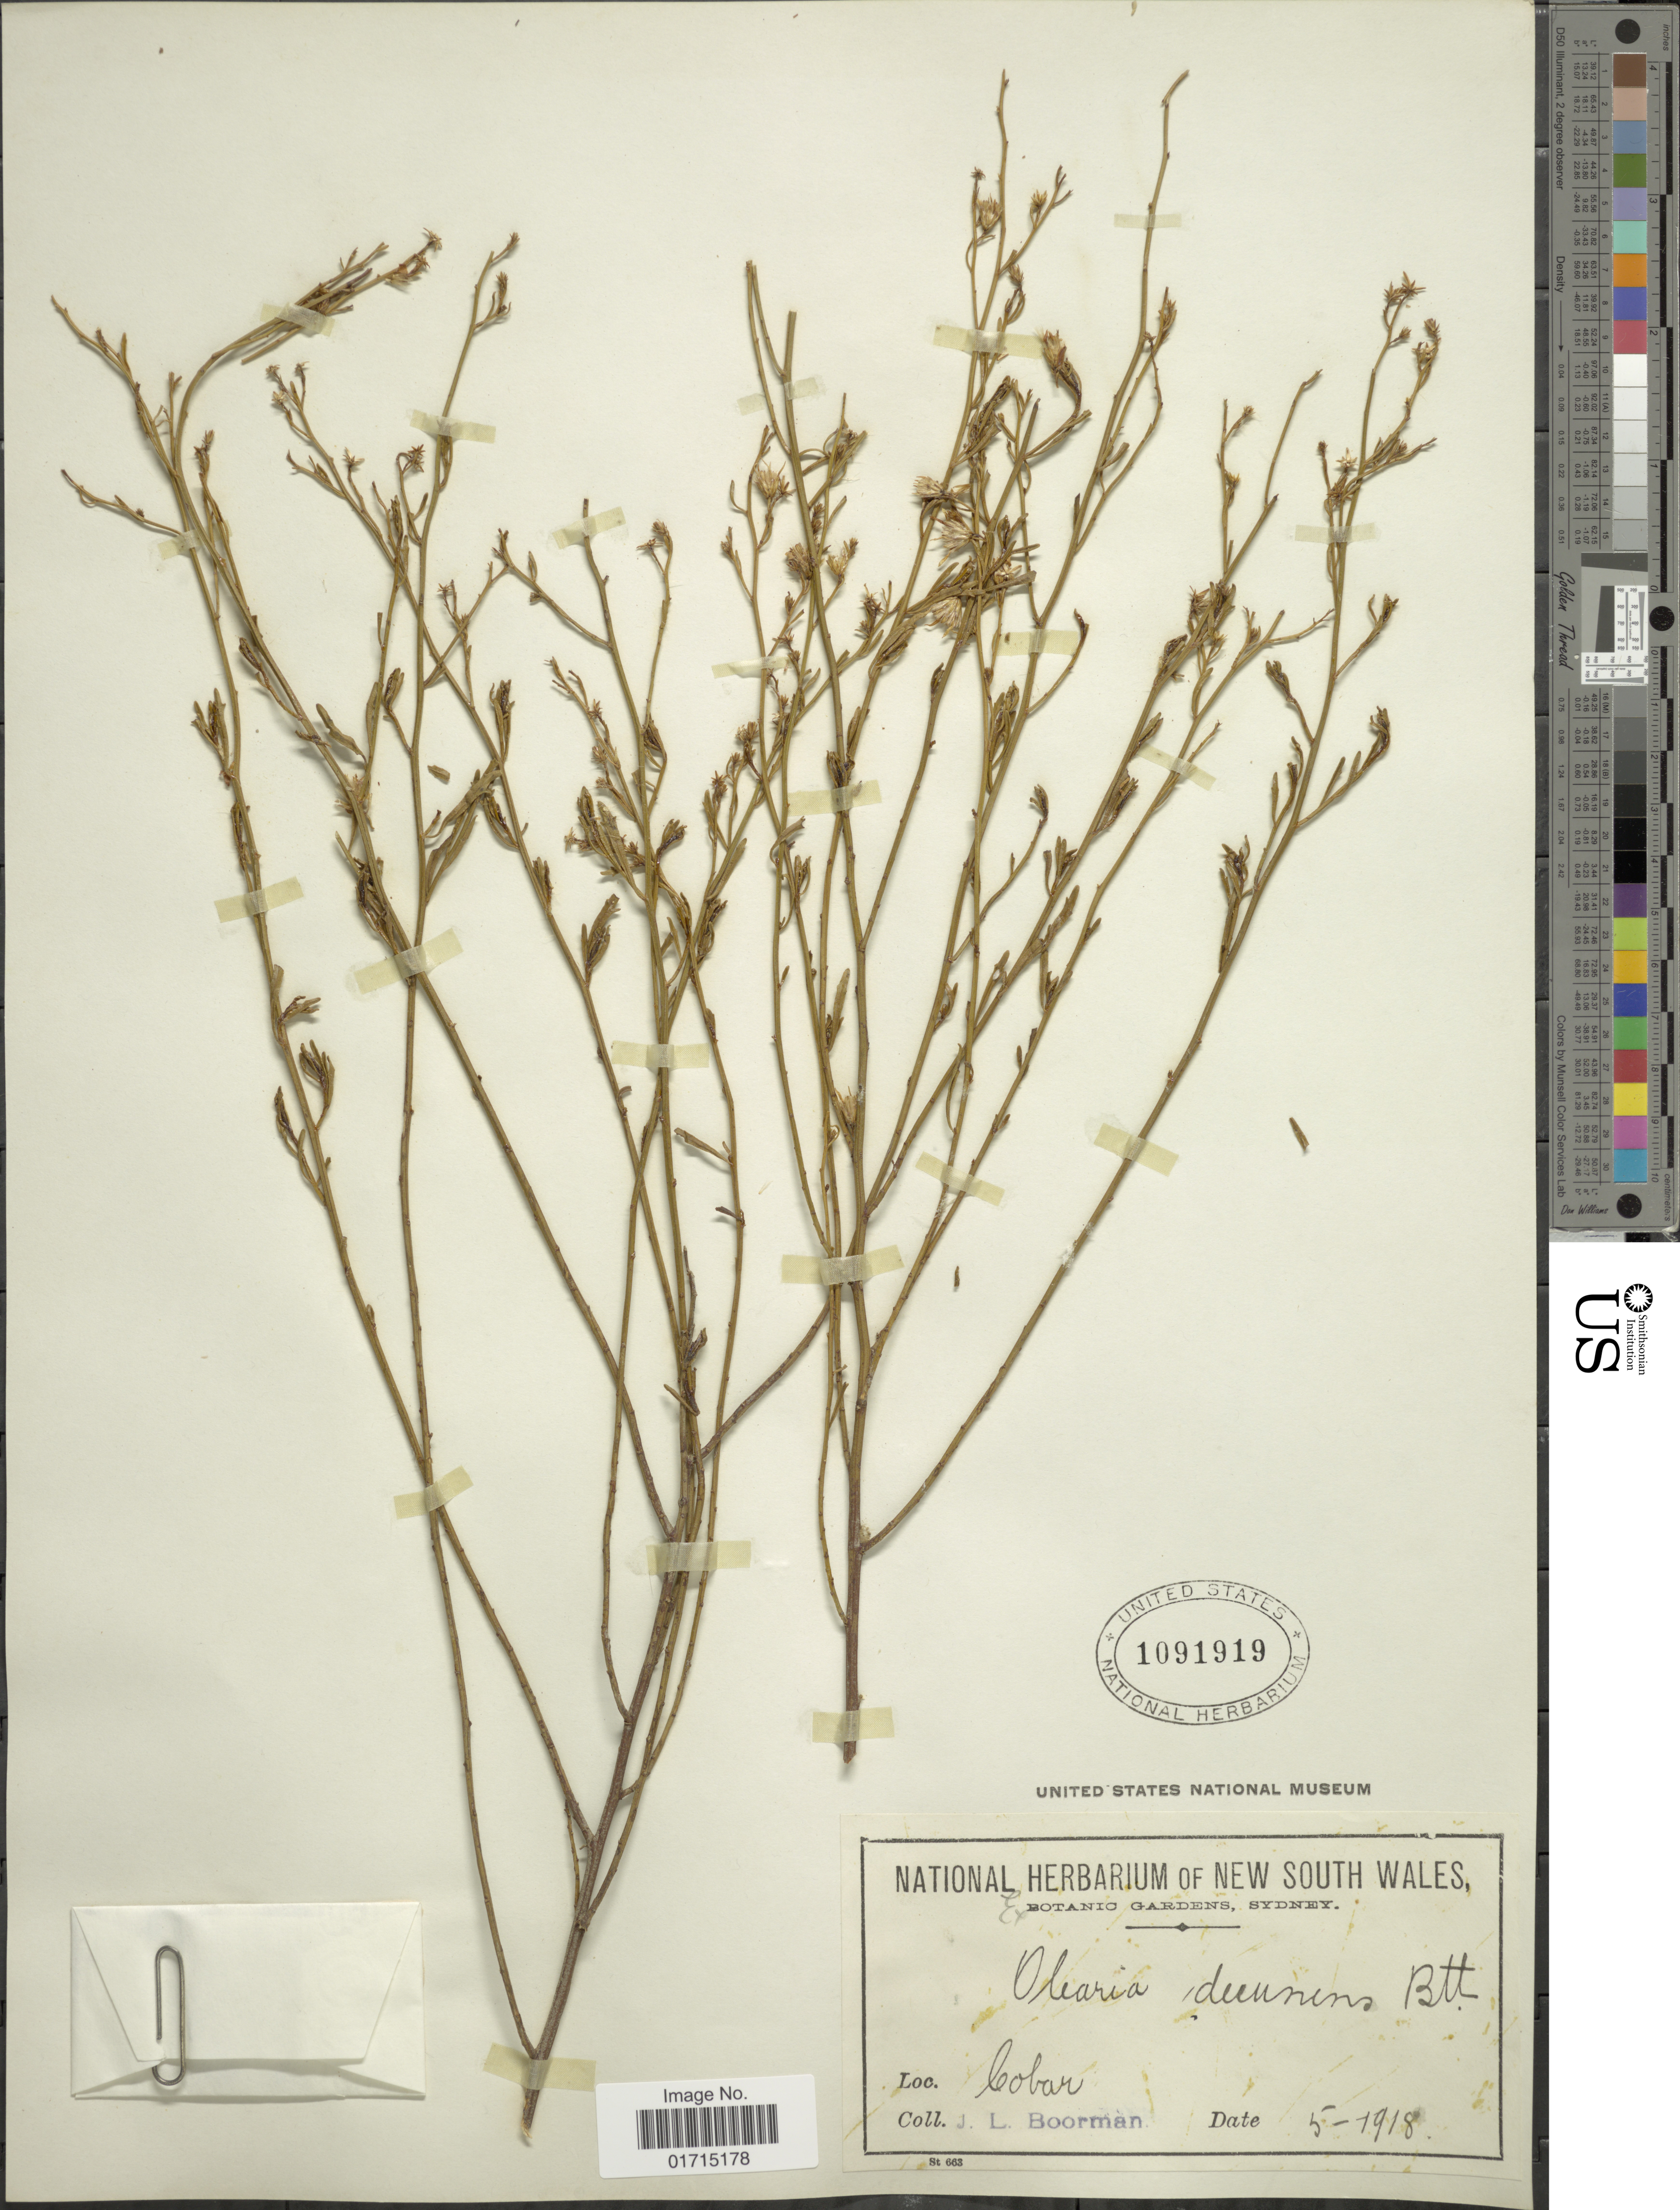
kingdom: Plantae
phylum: Tracheophyta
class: Magnoliopsida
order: Asterales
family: Asteraceae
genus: Olearia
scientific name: Olearia decurrens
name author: (DC.) Benth.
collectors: J. Boorman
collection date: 1918-05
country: Australia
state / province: New South Wales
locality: Cobar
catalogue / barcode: US 1091919